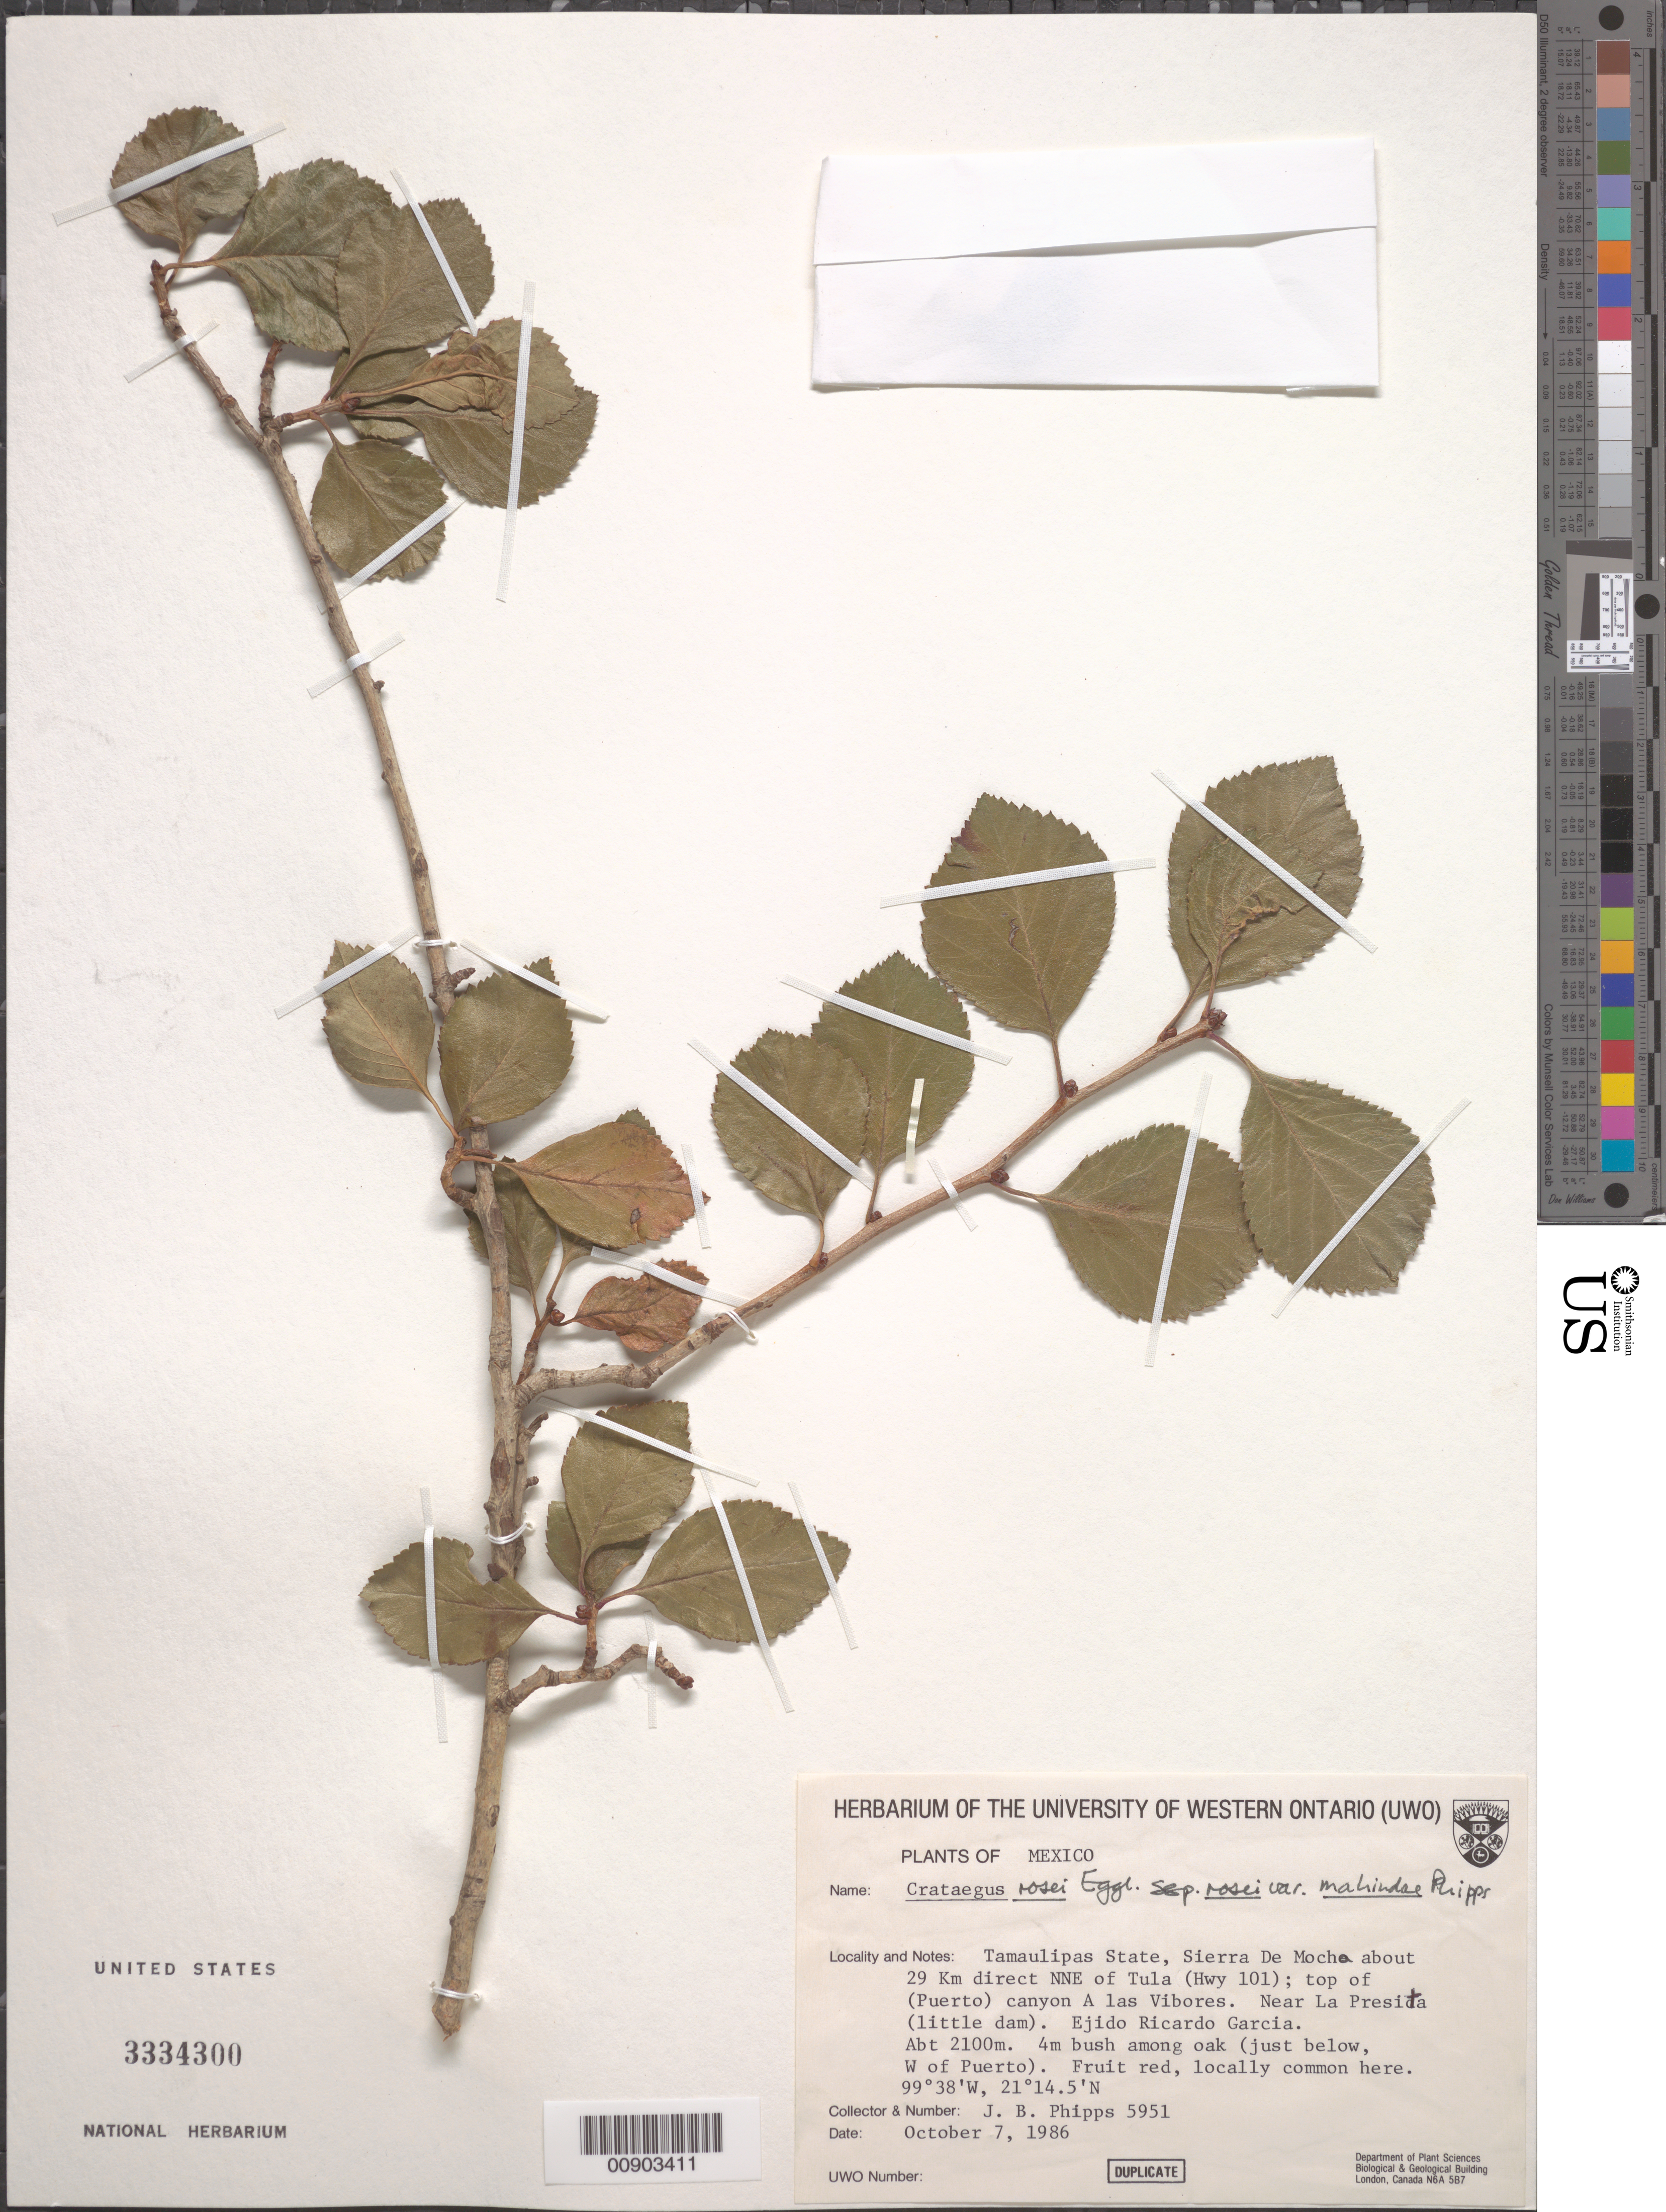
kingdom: Plantae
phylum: Tracheophyta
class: Magnoliopsida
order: Rosales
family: Rosaceae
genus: Crataegus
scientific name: Crataegus rosei var. mahindae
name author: Eggl.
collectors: J. Phipps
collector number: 5951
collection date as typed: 07 Oct 1986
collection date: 1986-10-07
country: Mexico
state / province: Tamaulipas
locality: Tamaulipas State, Sierra de Mocha about 29 km. direct NNE of Tula (Hwy 101); top of (Puerto) canyon A las Vibores. Near La Presita (little dam). Ejido Ricardo García (just below W of Puerto).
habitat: Among oak.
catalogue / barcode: US 3334300